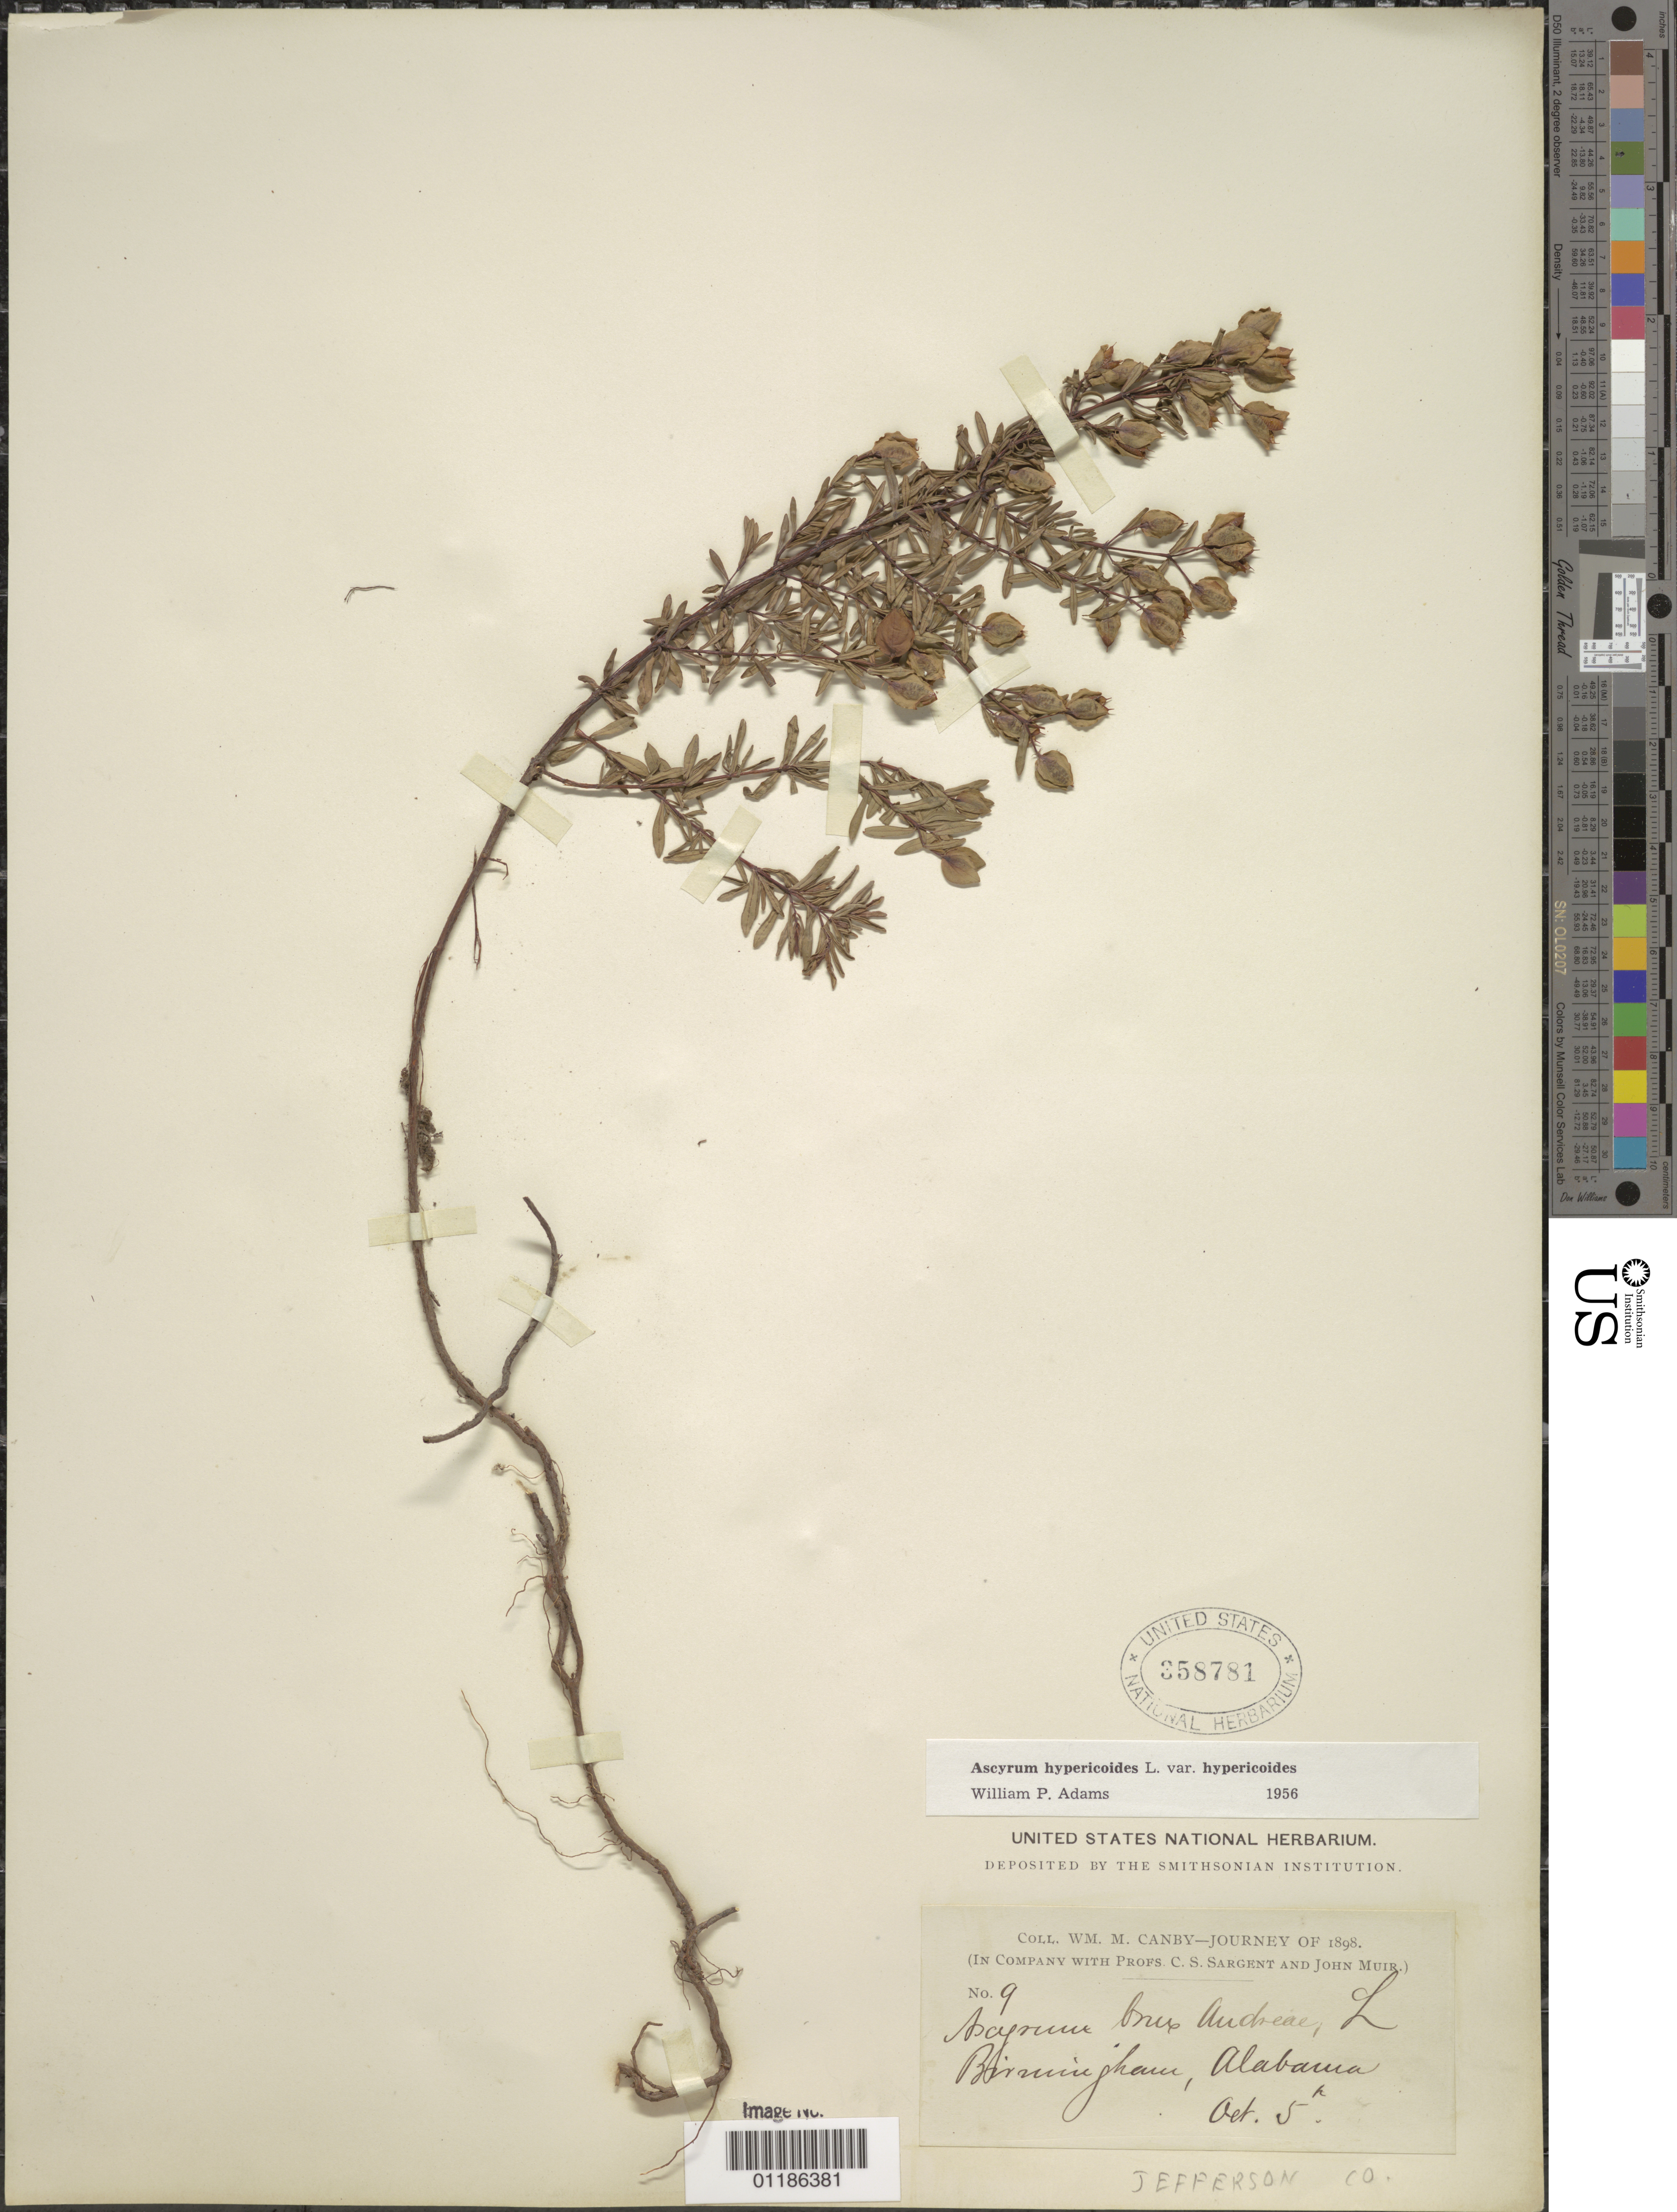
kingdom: Plantae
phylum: Tracheophyta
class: Magnoliopsida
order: Malpighiales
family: Hypericaceae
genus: Hypericum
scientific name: Hypericum hypericoides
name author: (L.) Crantz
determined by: Strong, Mark T., (BOT), Smithsonian Institution - National Museum of Natural History (UNITED STATES)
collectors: W. M. Canby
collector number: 9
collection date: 1898-10-05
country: United States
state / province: Alabama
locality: Red Mountain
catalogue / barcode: US 358781